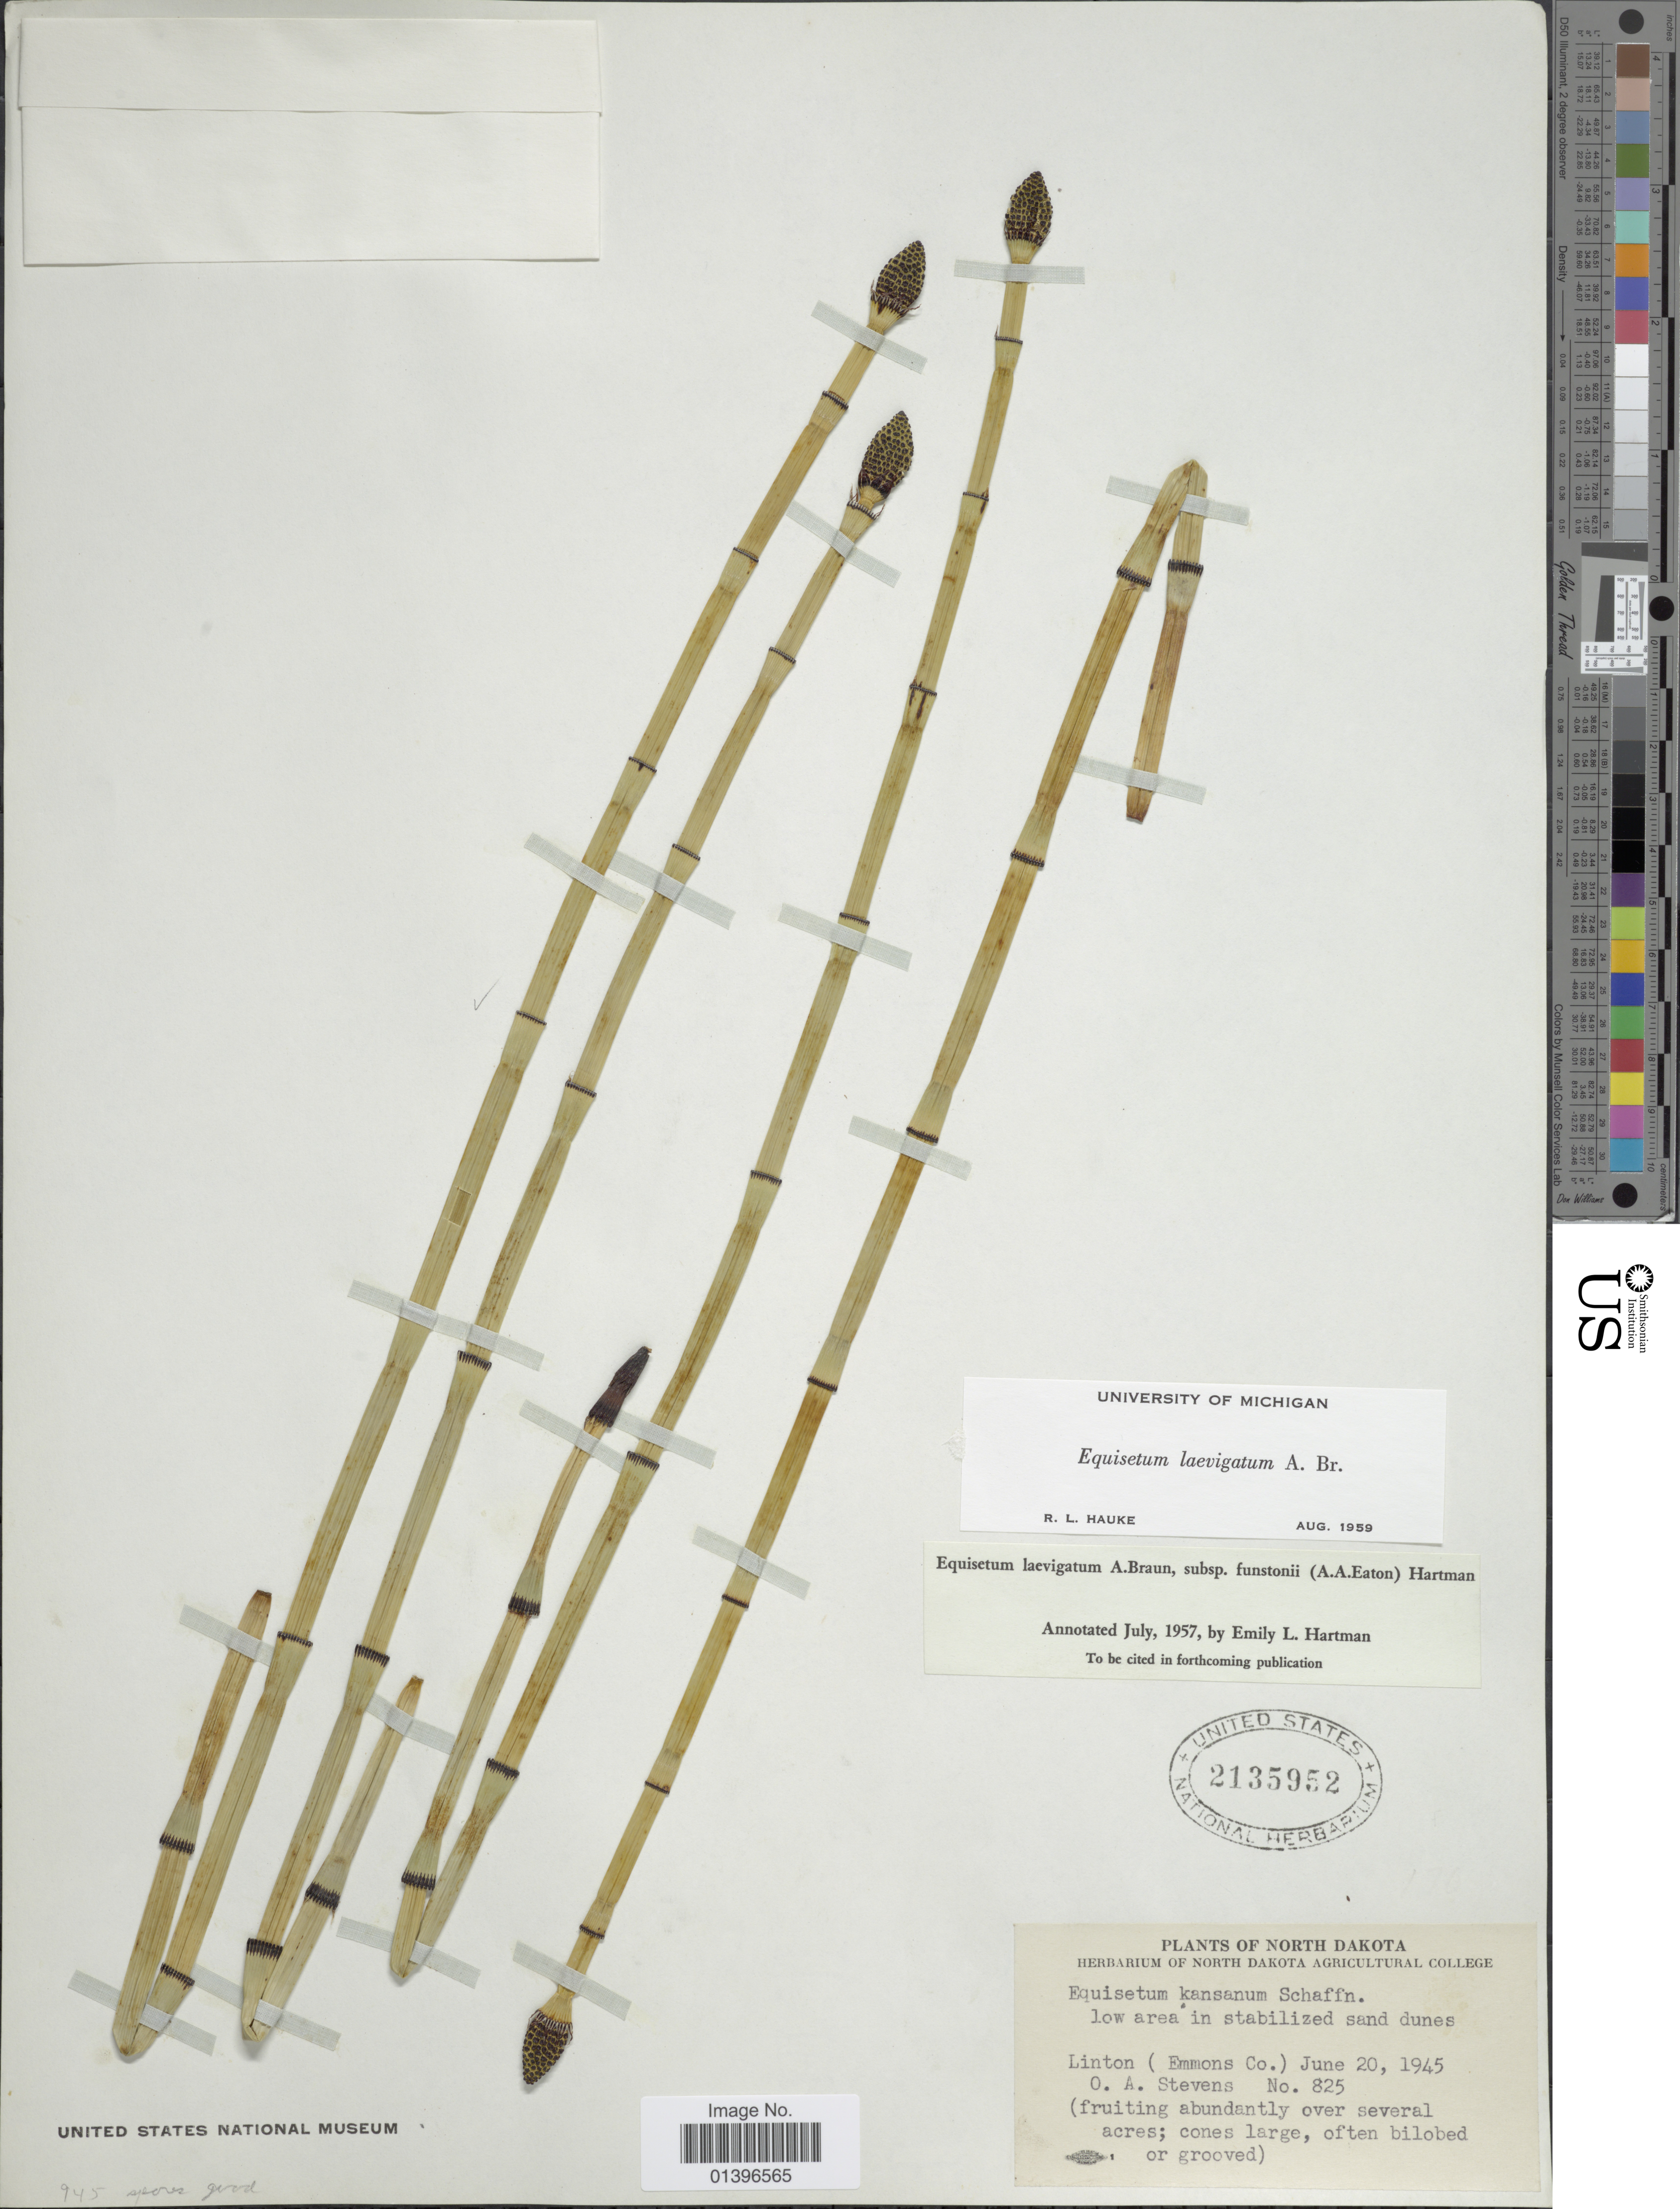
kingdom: Plantae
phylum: Tracheophyta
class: Polypodiopsida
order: Equisetales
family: Equisetaceae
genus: Equisetum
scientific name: Equisetum laevigatum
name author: A. Braun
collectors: O. A. Stevens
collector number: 825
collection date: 1945-06-20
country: United States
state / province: North Dakota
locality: Linton (Emmons Co.)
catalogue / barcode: US 2135952